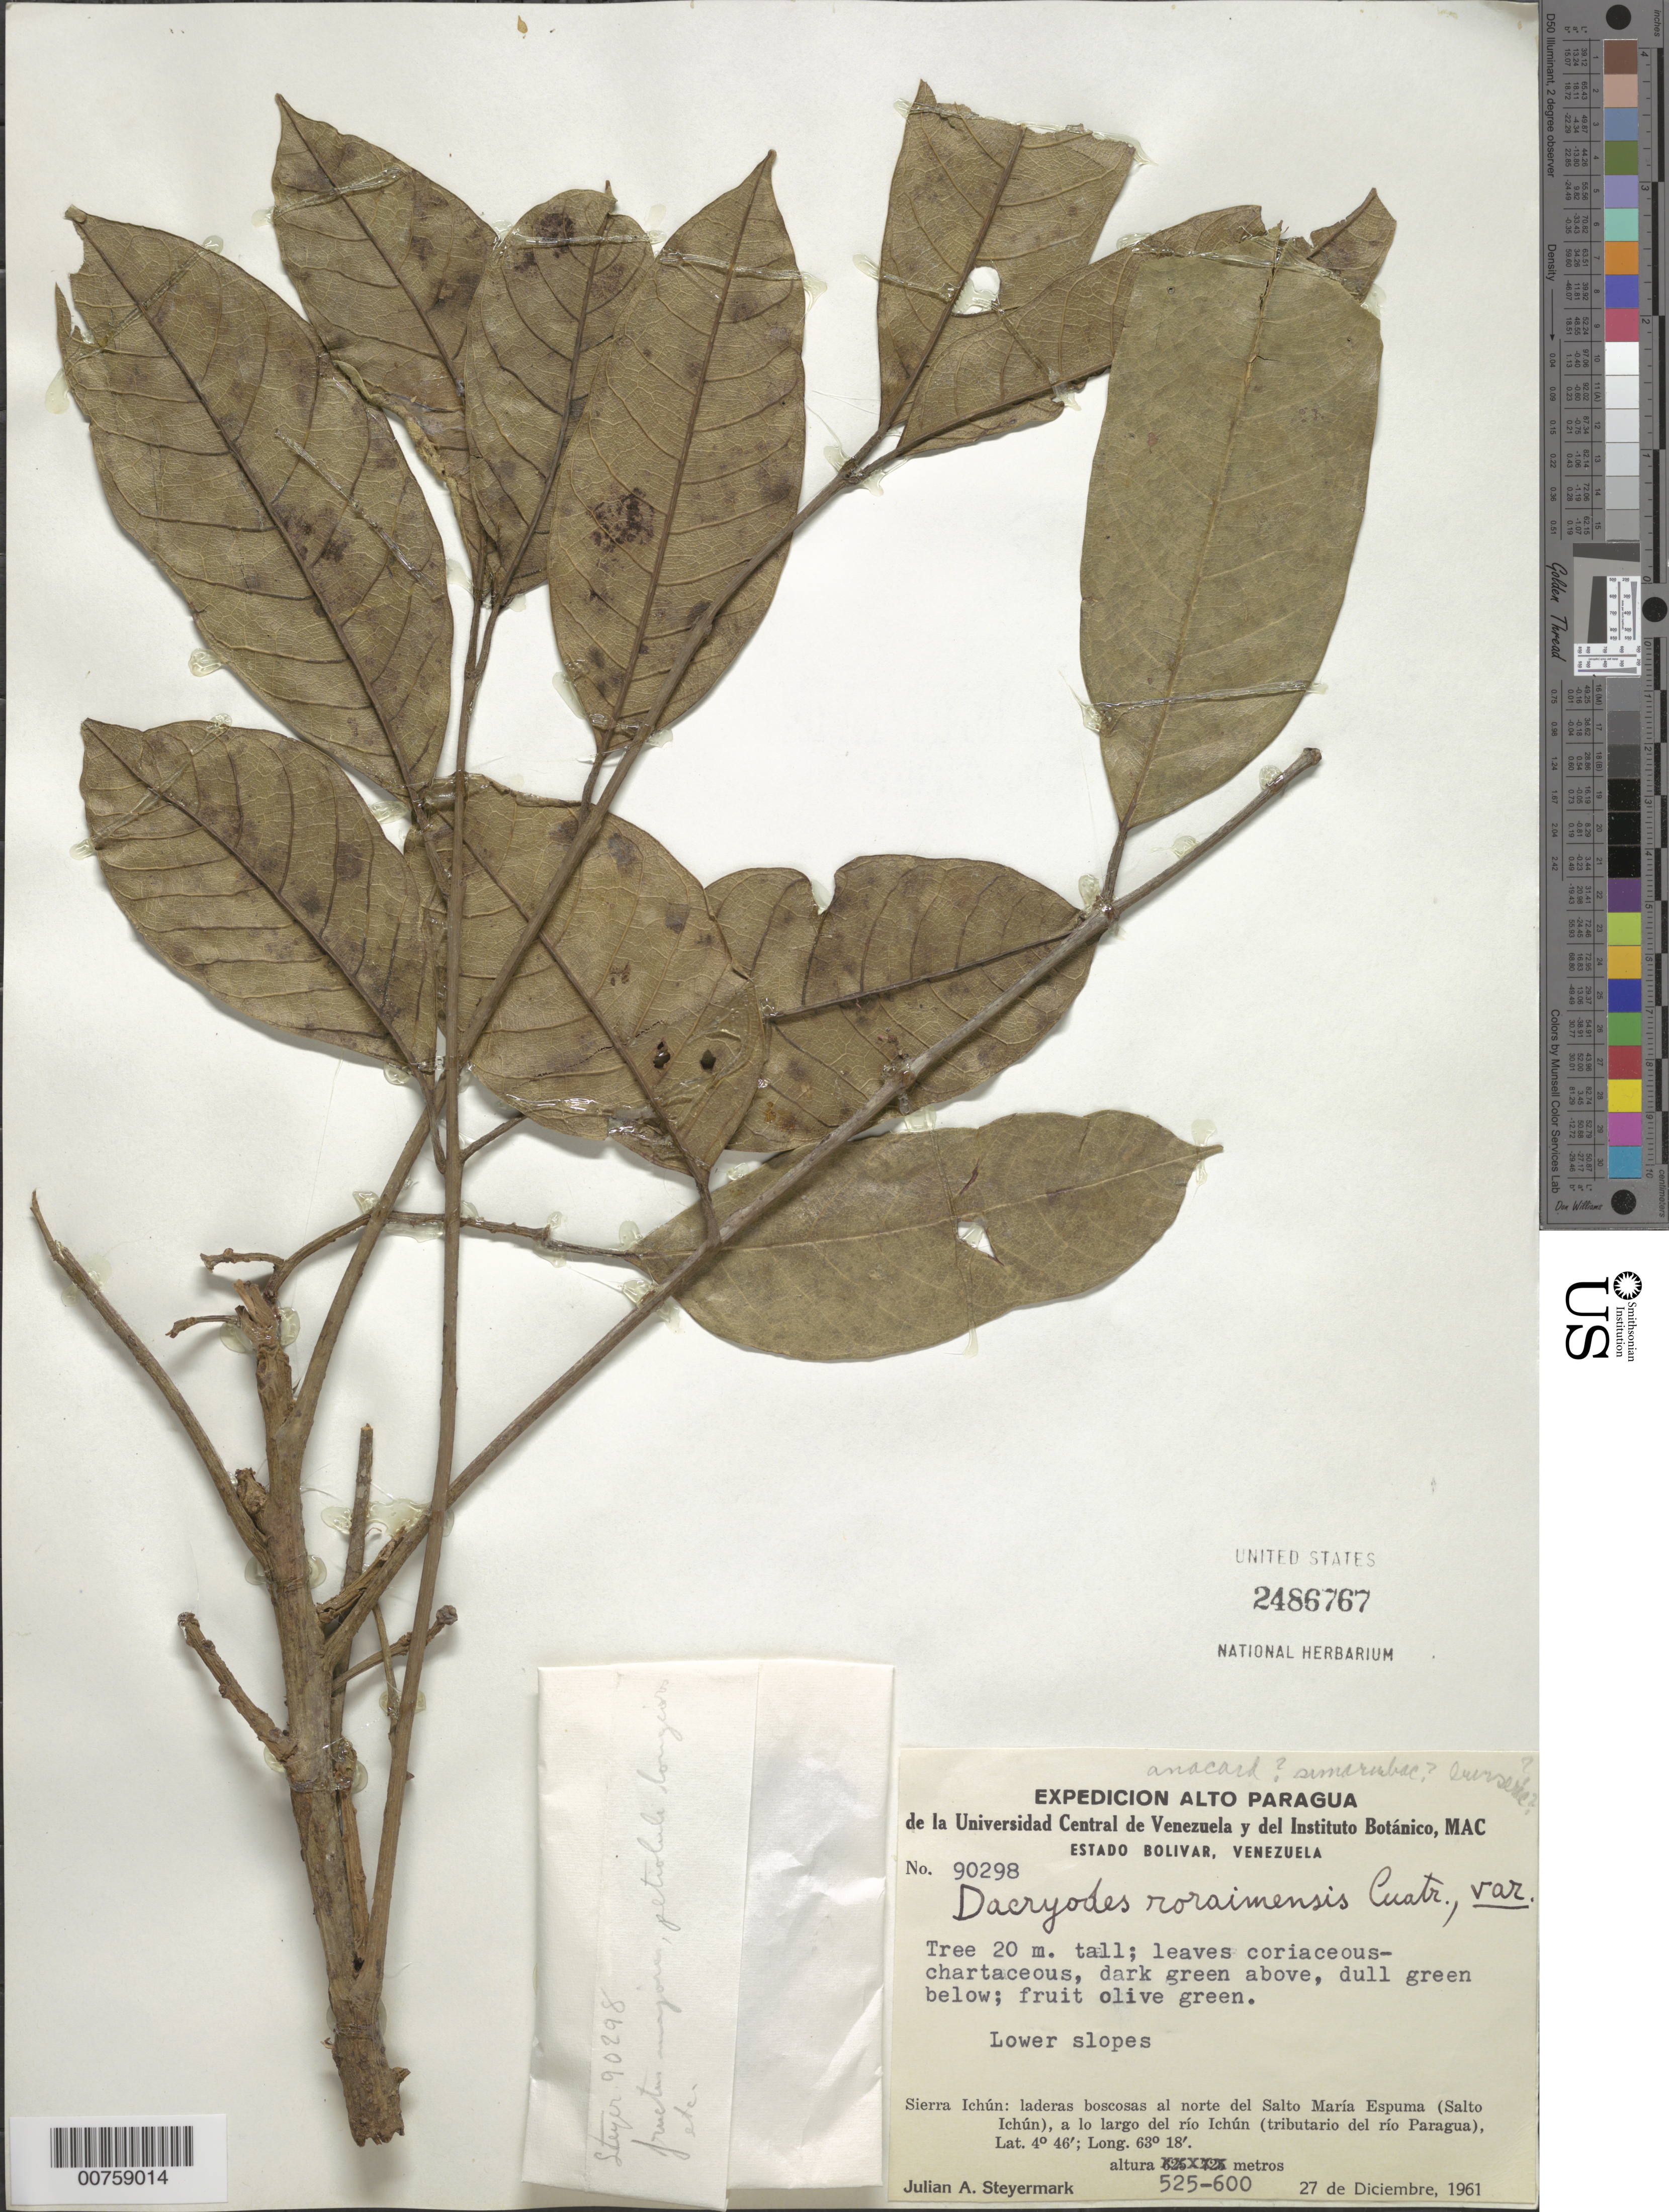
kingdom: Plantae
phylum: Tracheophyta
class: Magnoliopsida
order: Sapindales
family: Burseraceae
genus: Dacryodes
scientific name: Dacryodes roraimensis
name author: Cuatrec.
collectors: J. Steyermark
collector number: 90298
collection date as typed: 27-Dec-61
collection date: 1961-12-27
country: Venezuela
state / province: Bolívar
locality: Sierra Ichún, N del Salto María Espuma (Salto Ichún) del Río Ichún (tributary of río Paragua)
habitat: Lower slopes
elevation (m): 525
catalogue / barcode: US 2486767